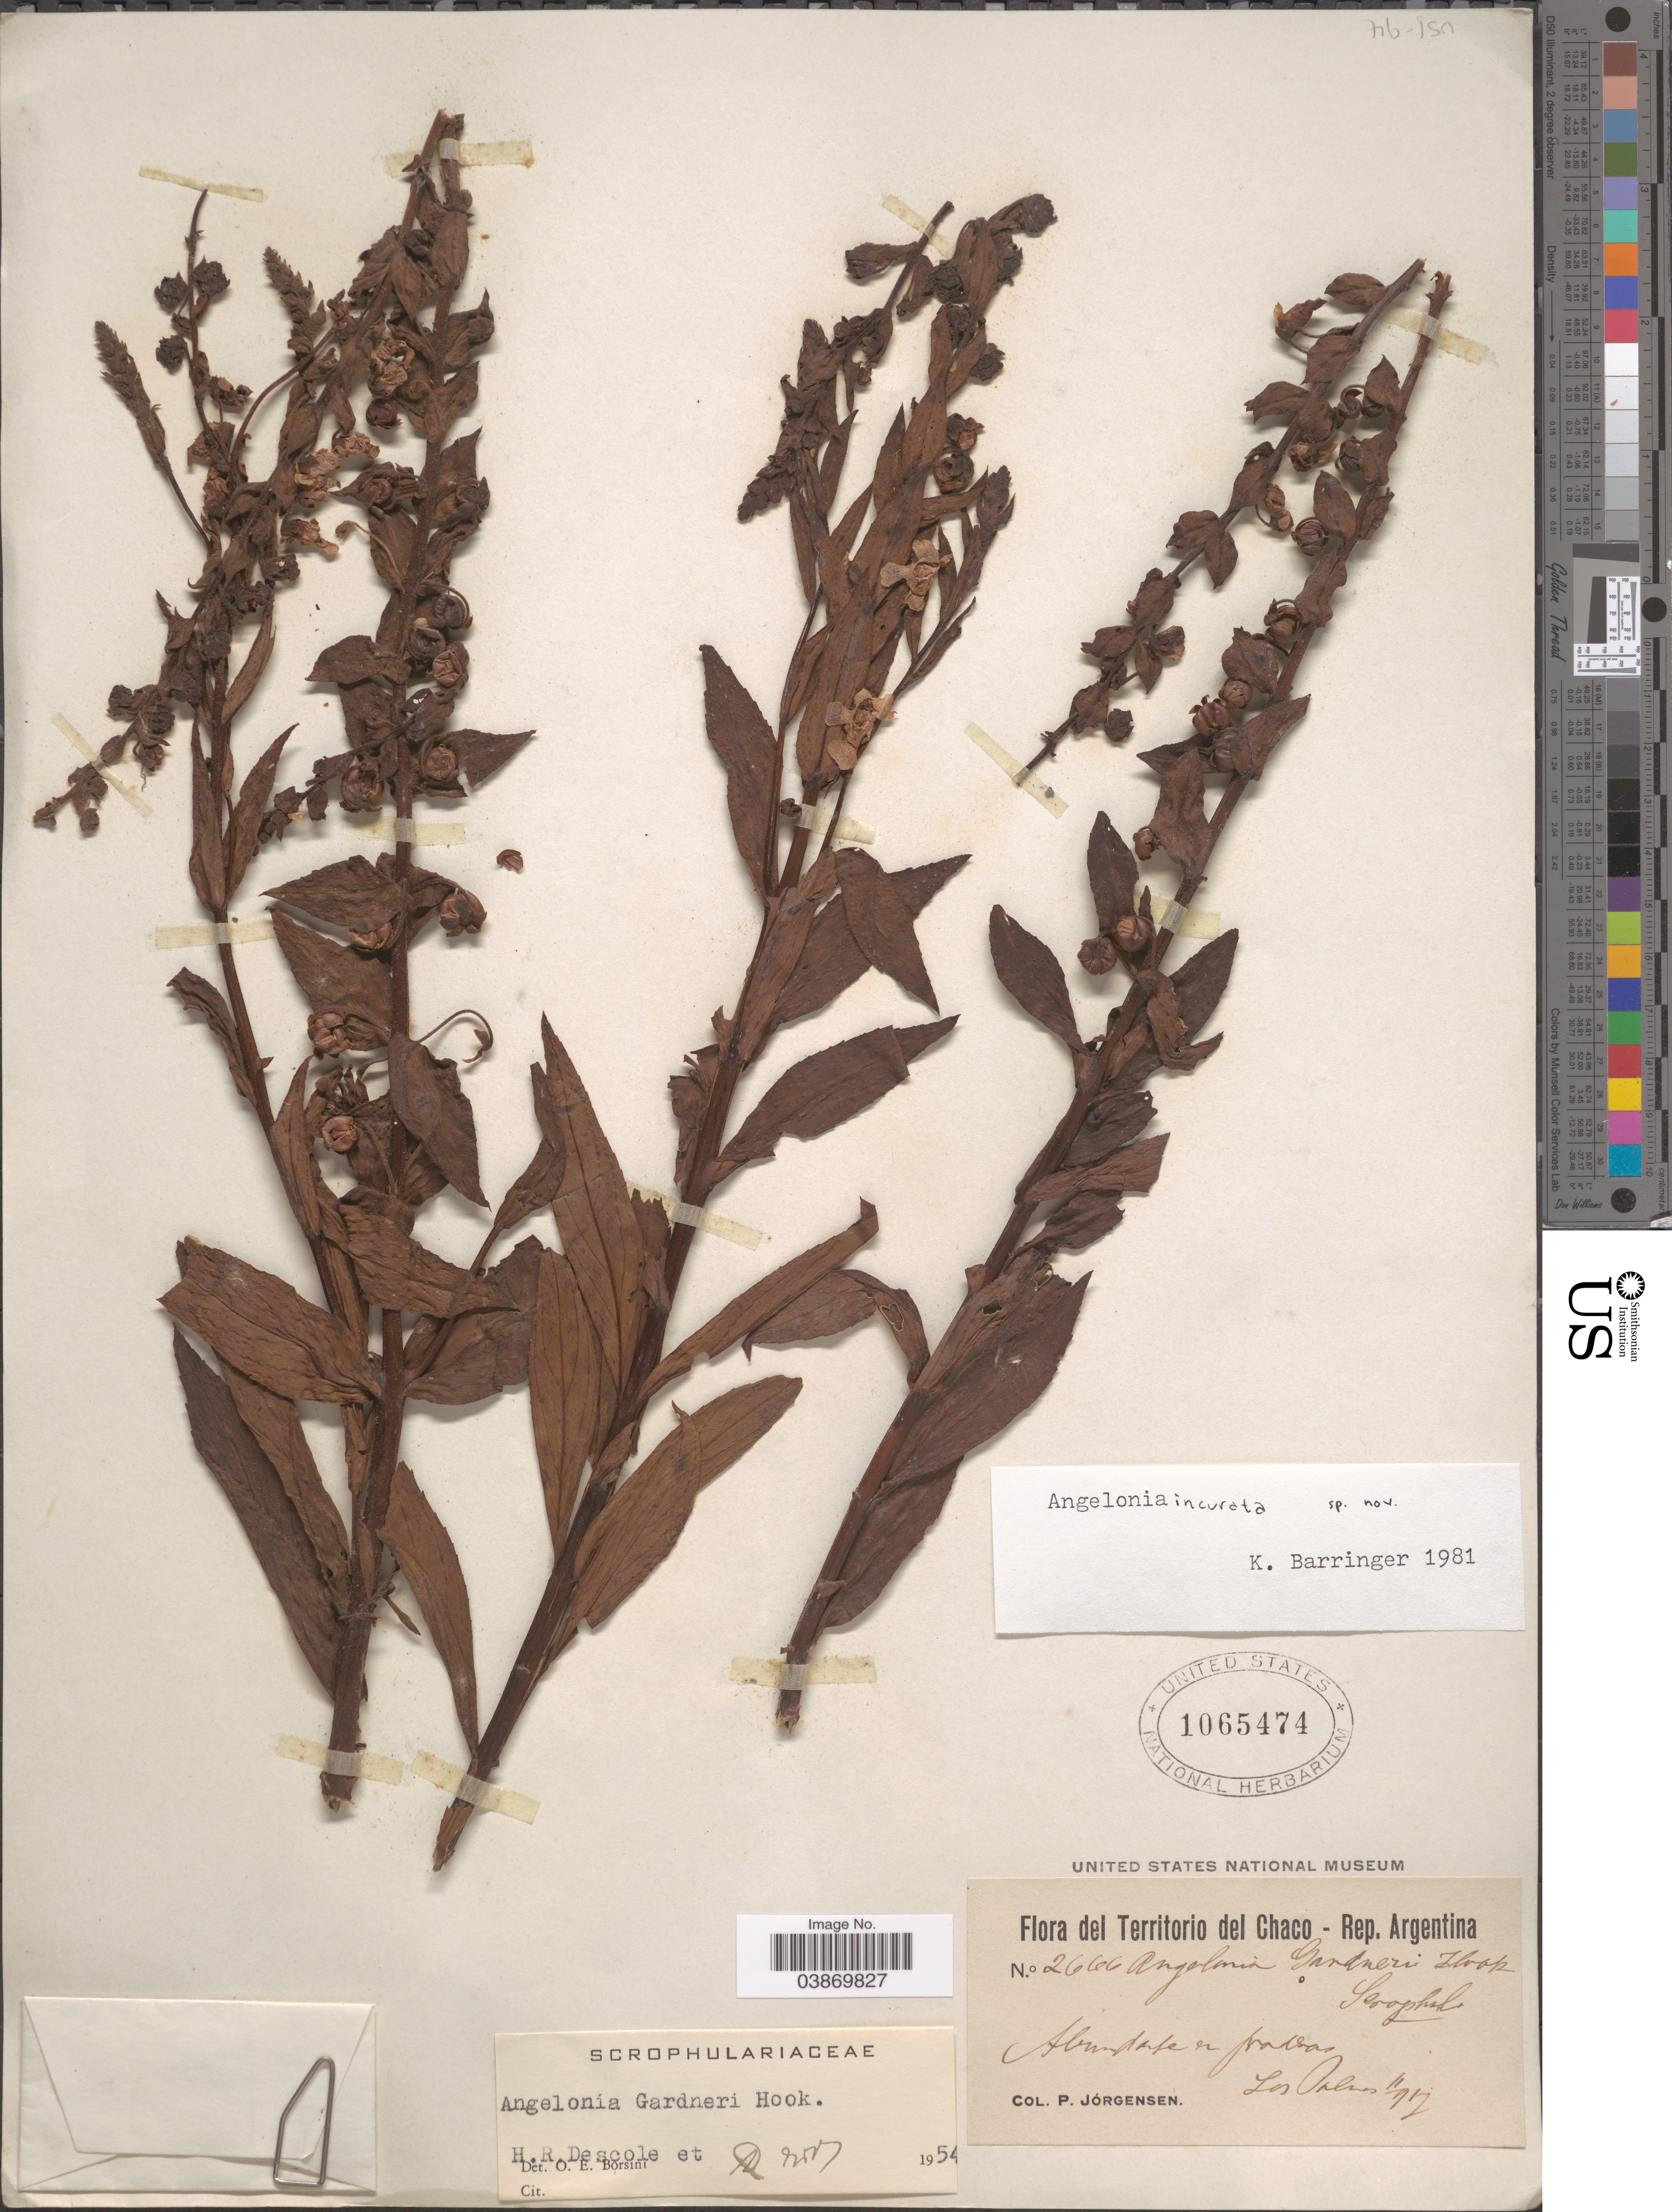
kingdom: Plantae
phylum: Tracheophyta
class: Magnoliopsida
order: Lamiales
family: Plantaginaceae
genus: Angelonia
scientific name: Angelonia incurata Barringer sp. nov. ined.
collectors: P. Jörgensen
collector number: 2666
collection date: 1917-11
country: Argentina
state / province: Chaco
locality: Los Palmas.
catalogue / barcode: US 1065474